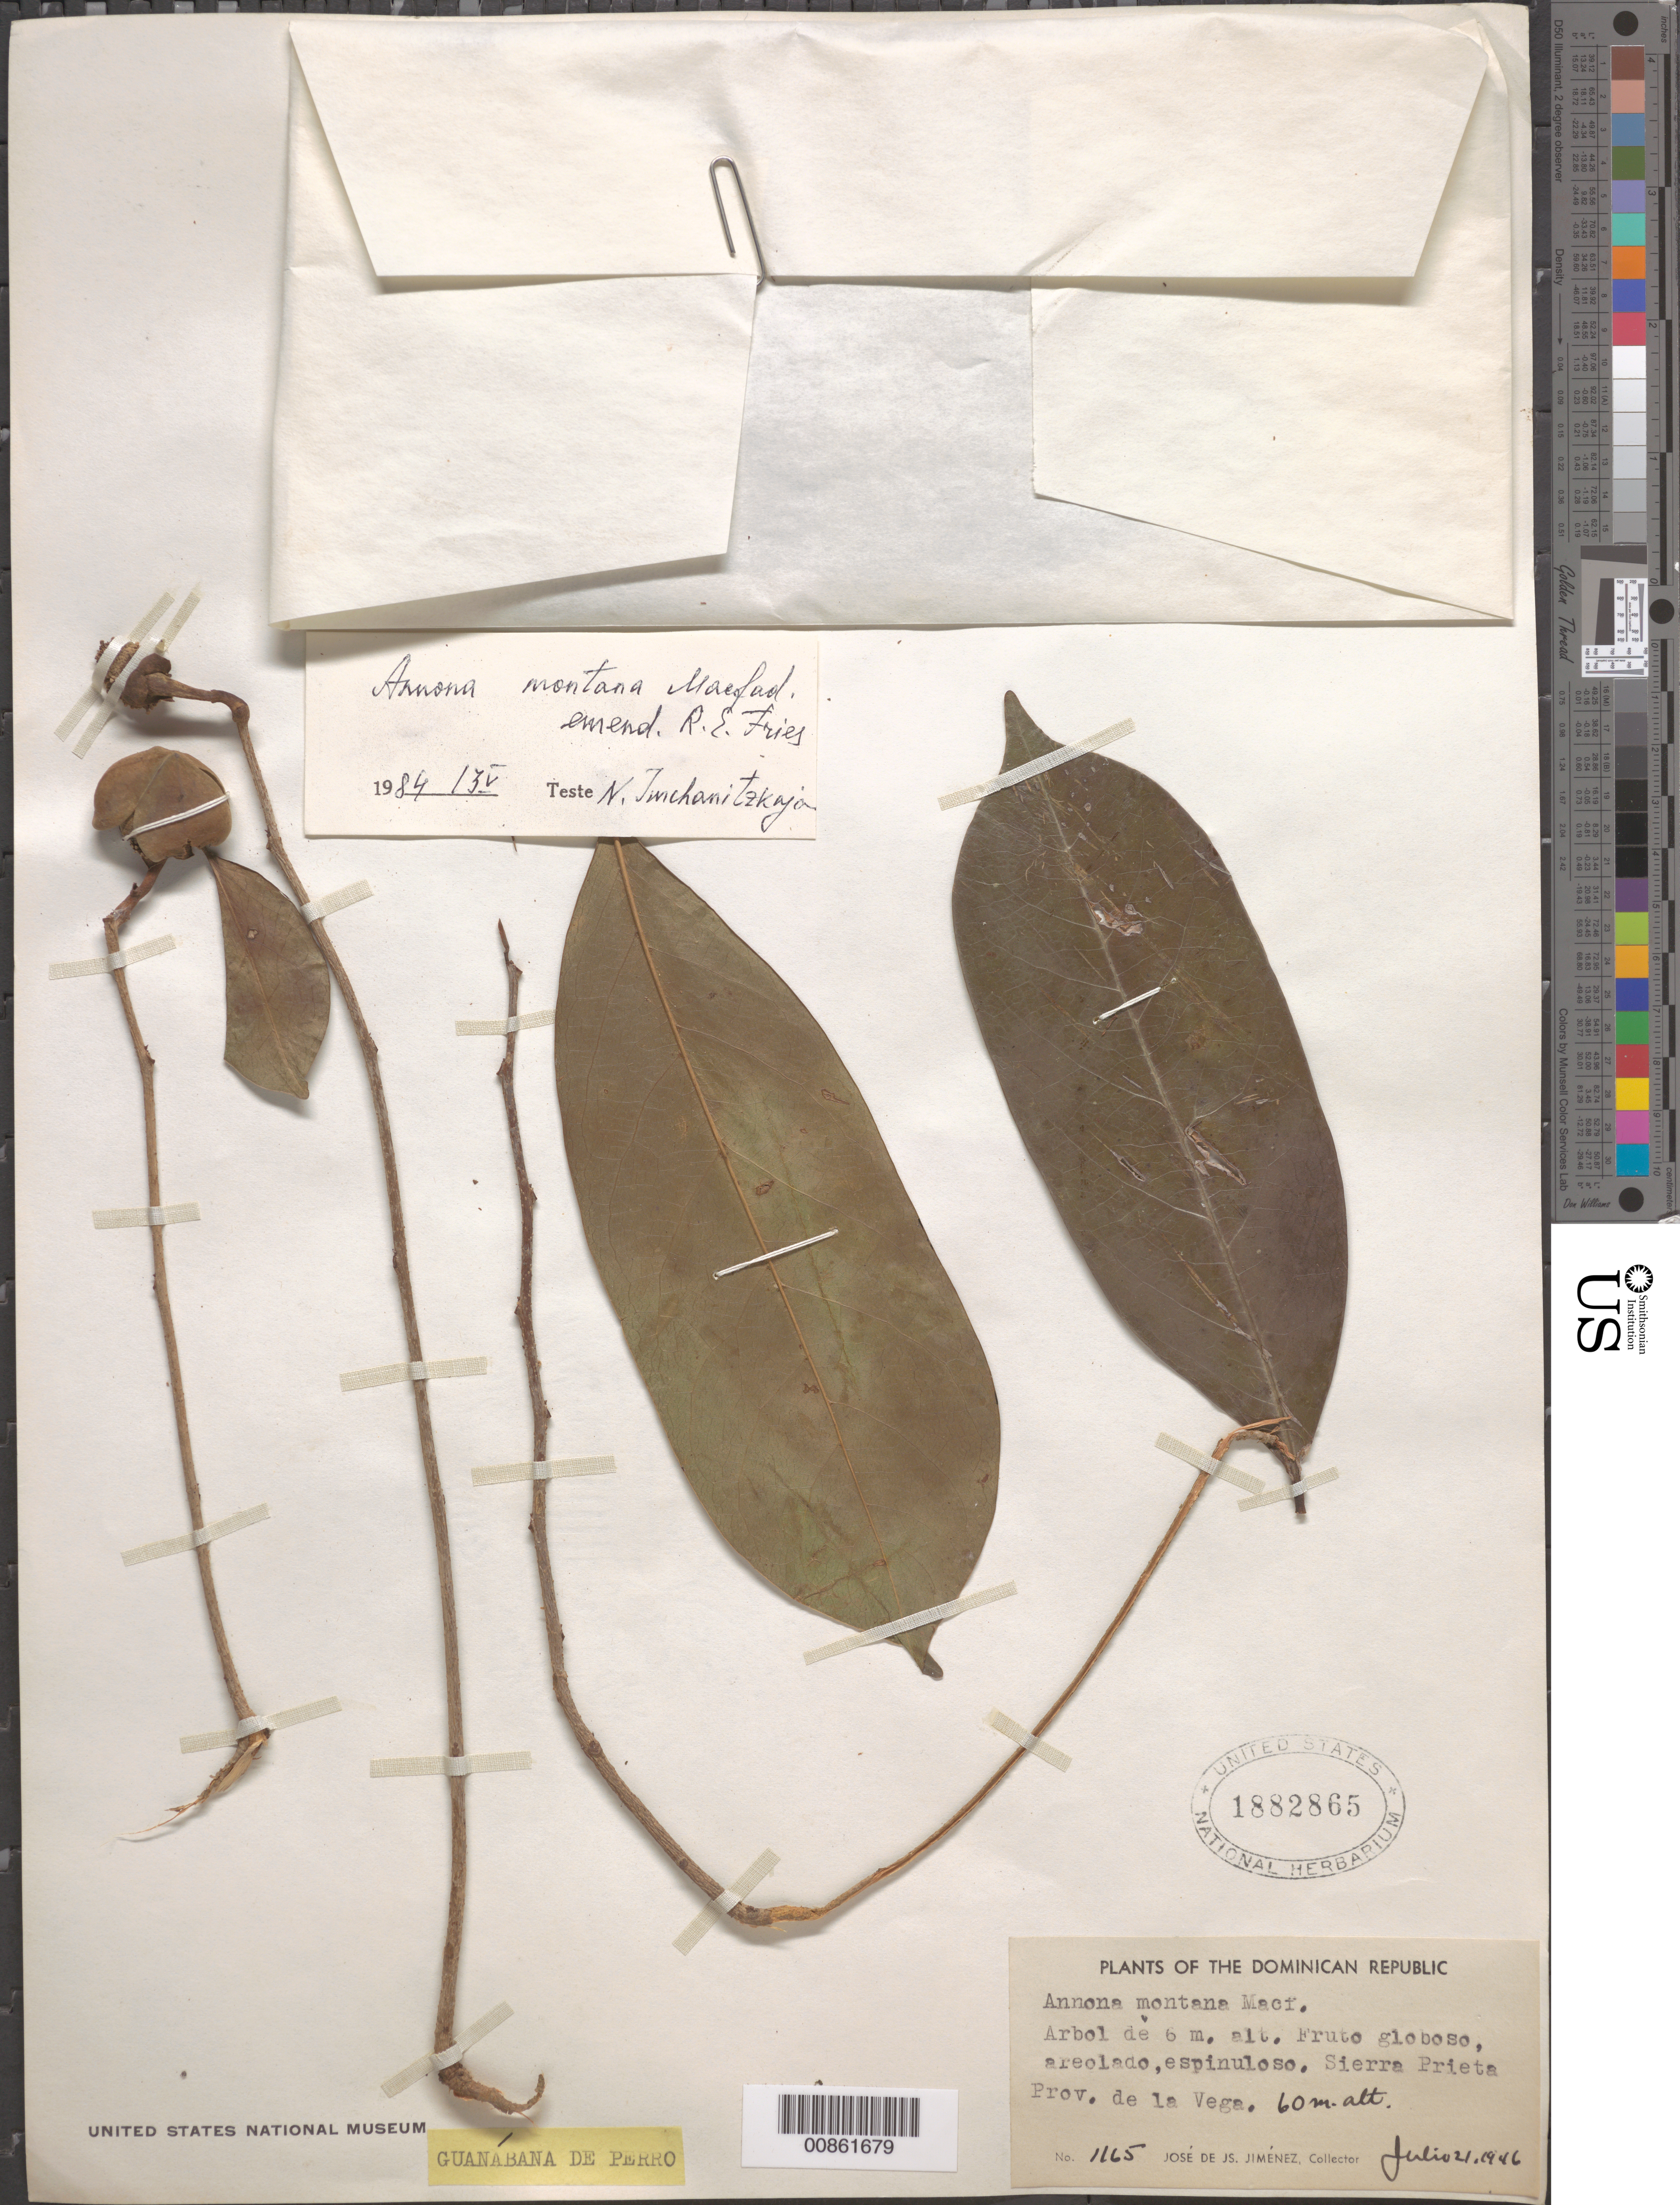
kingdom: Plantae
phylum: Tracheophyta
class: Magnoliopsida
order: Magnoliales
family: Annonaceae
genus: Annona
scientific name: Annona montana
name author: Macfad.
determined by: Imchanitzkaja, N.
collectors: J. J. Jiménez Almonte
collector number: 1165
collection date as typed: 21 Jul 1946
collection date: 1946-07-21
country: Dominican Republic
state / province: La Vega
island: Hispaniola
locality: Sierra Prieta.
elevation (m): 60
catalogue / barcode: US 1882865